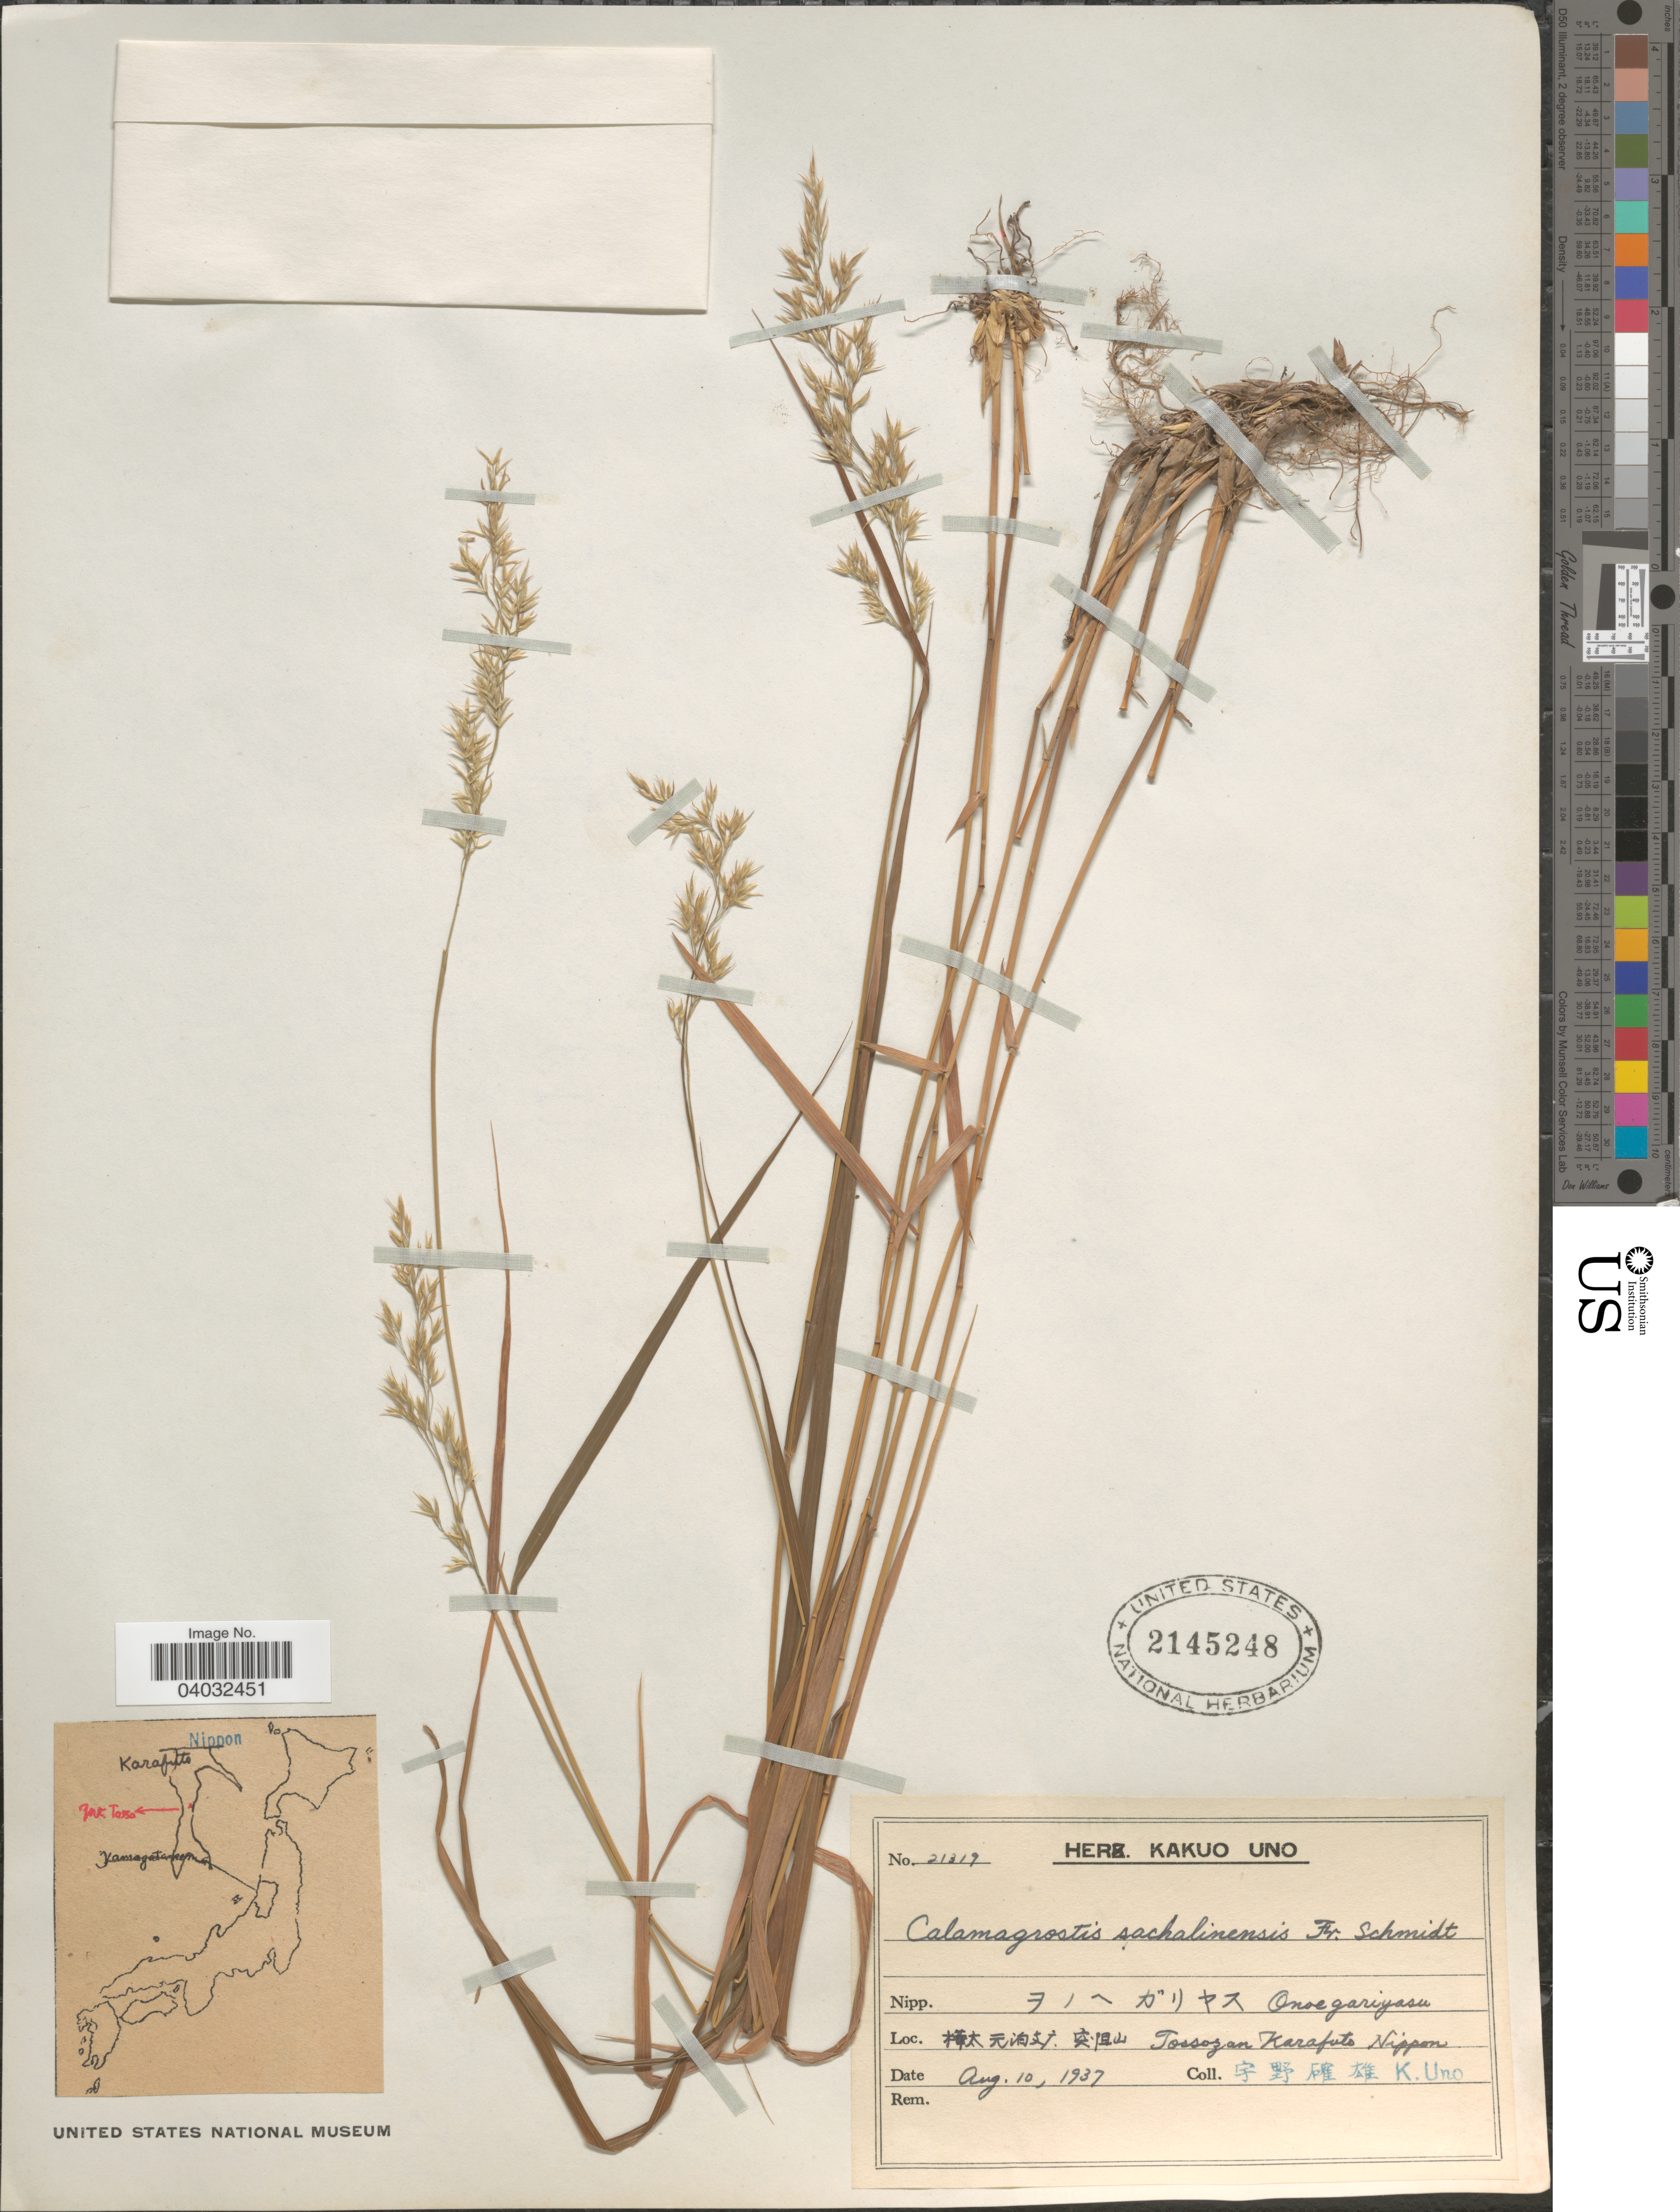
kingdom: Plantae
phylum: Tracheophyta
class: Liliopsida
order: Poales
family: Poaceae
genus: Calamagrostis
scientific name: Calamagrostis sachalinensis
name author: F. Schmidt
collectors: K. Uno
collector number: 21319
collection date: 1937-08-10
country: Japan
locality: X. Tossozan Karafuto Nippon.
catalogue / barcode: US 2145248